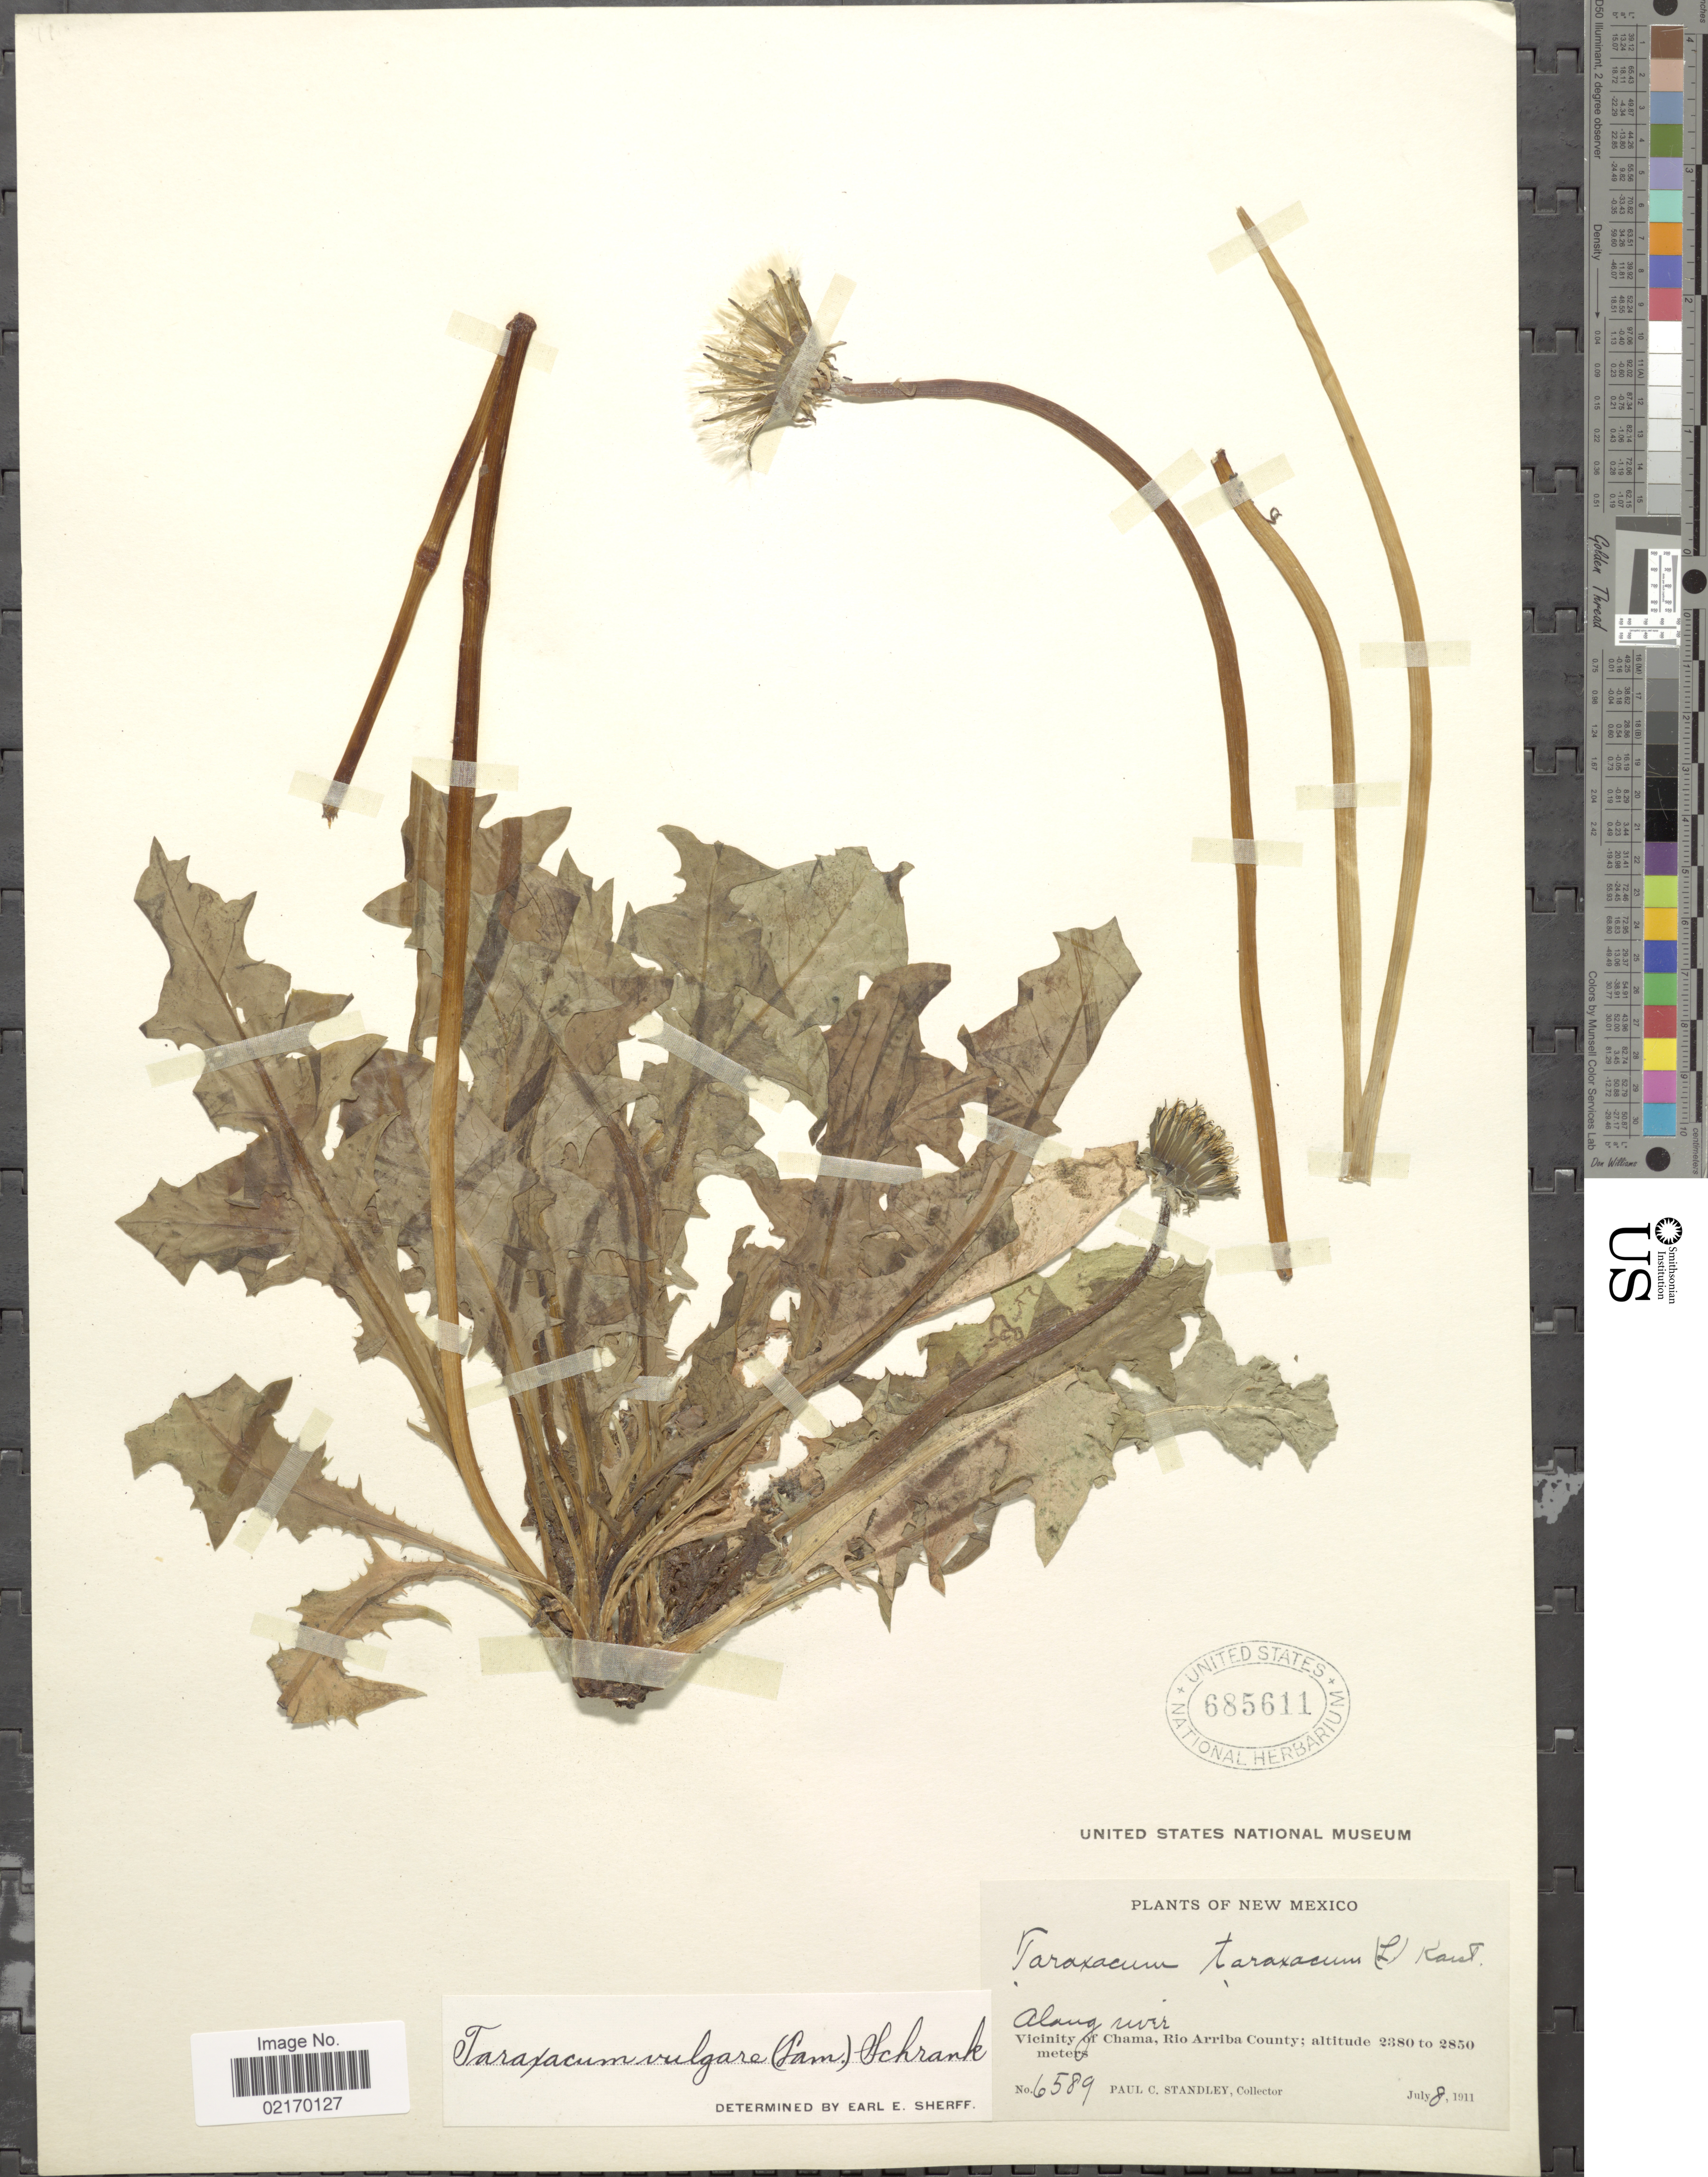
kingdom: Plantae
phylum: Tracheophyta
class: Magnoliopsida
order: Asterales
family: Asteraceae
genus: Taraxacum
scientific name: Taraxacum officinale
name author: G.H. Weber ex F.H. Wigg.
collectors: P. C. Standley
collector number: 6589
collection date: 1911-07-08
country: United States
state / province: New Mexico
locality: Along river, vicinity of Chama, Rio Arriba County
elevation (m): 2380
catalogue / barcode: US 685611